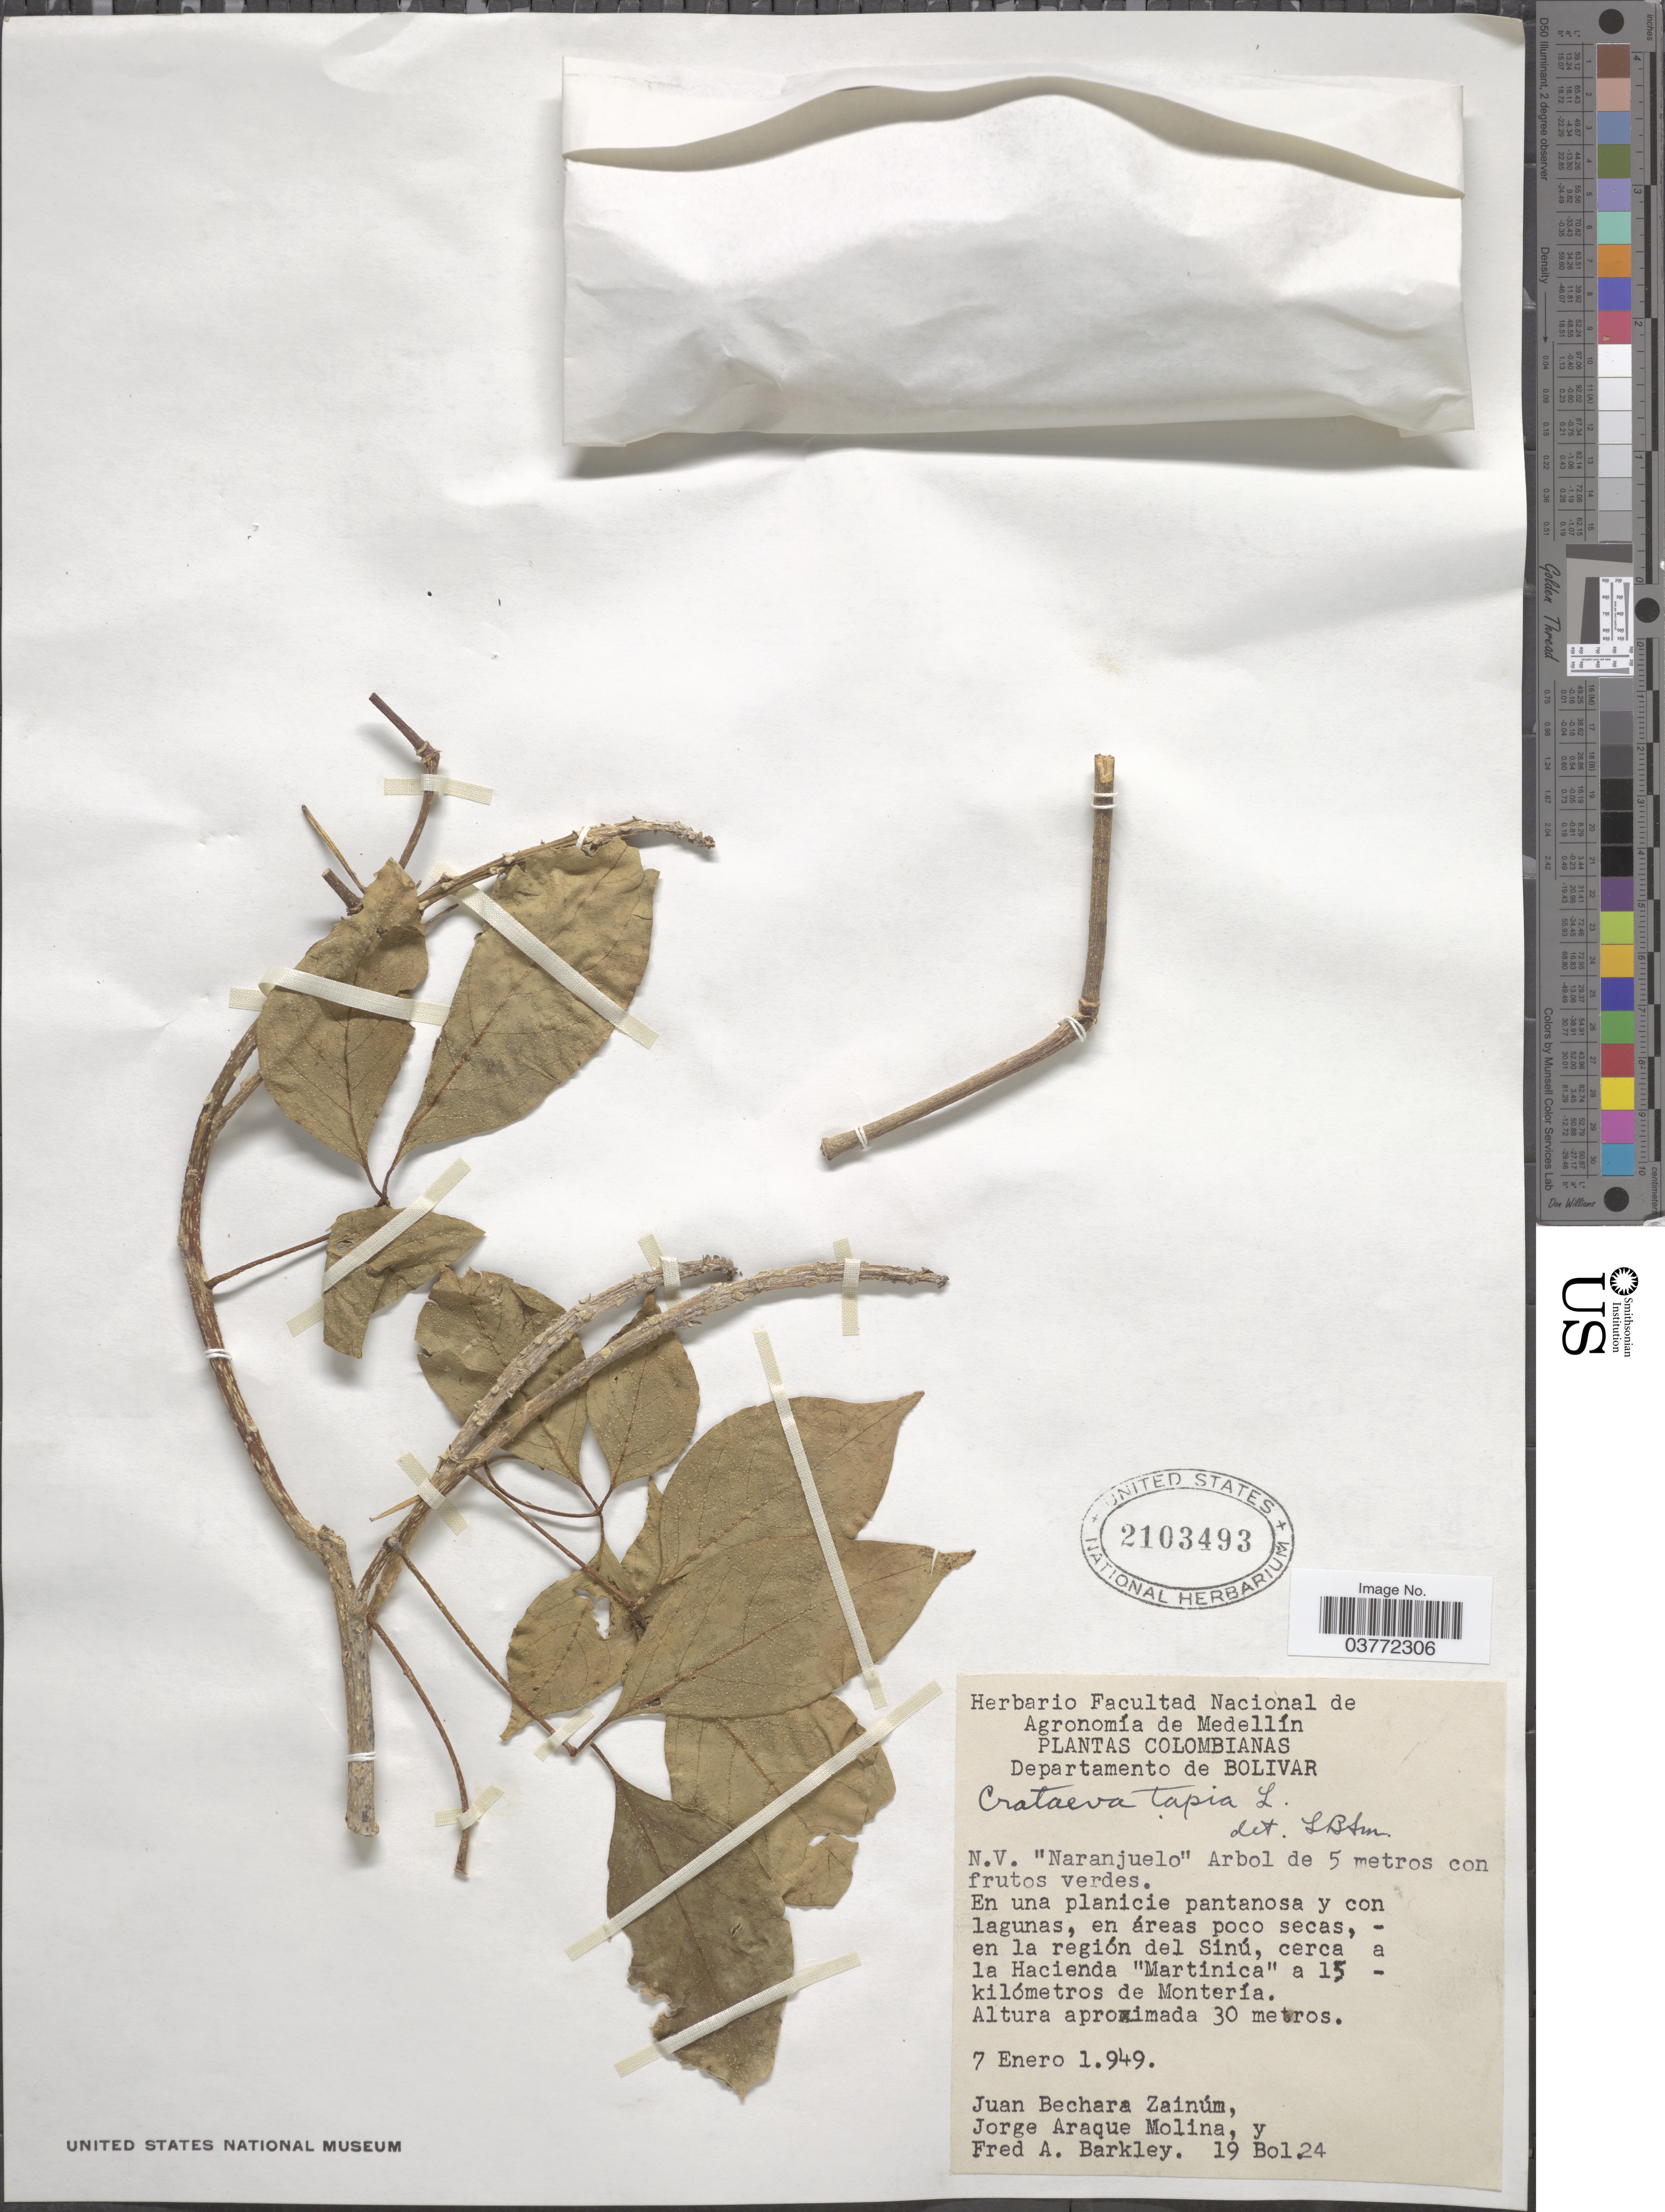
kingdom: Plantae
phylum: Tracheophyta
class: Magnoliopsida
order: Brassicales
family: Capparaceae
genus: Crateva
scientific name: Crateva tapia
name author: L.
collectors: J. Zainúm, J. A. Molina & F. A. Barkley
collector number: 19Bol24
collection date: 1949-01-07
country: Colombia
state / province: Bolívar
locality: Departamento de Bolivar. En la región del Sinú, cerca a la Hacienda "Martinica" a 15 kilómetros de Montería.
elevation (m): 30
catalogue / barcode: US 2103493